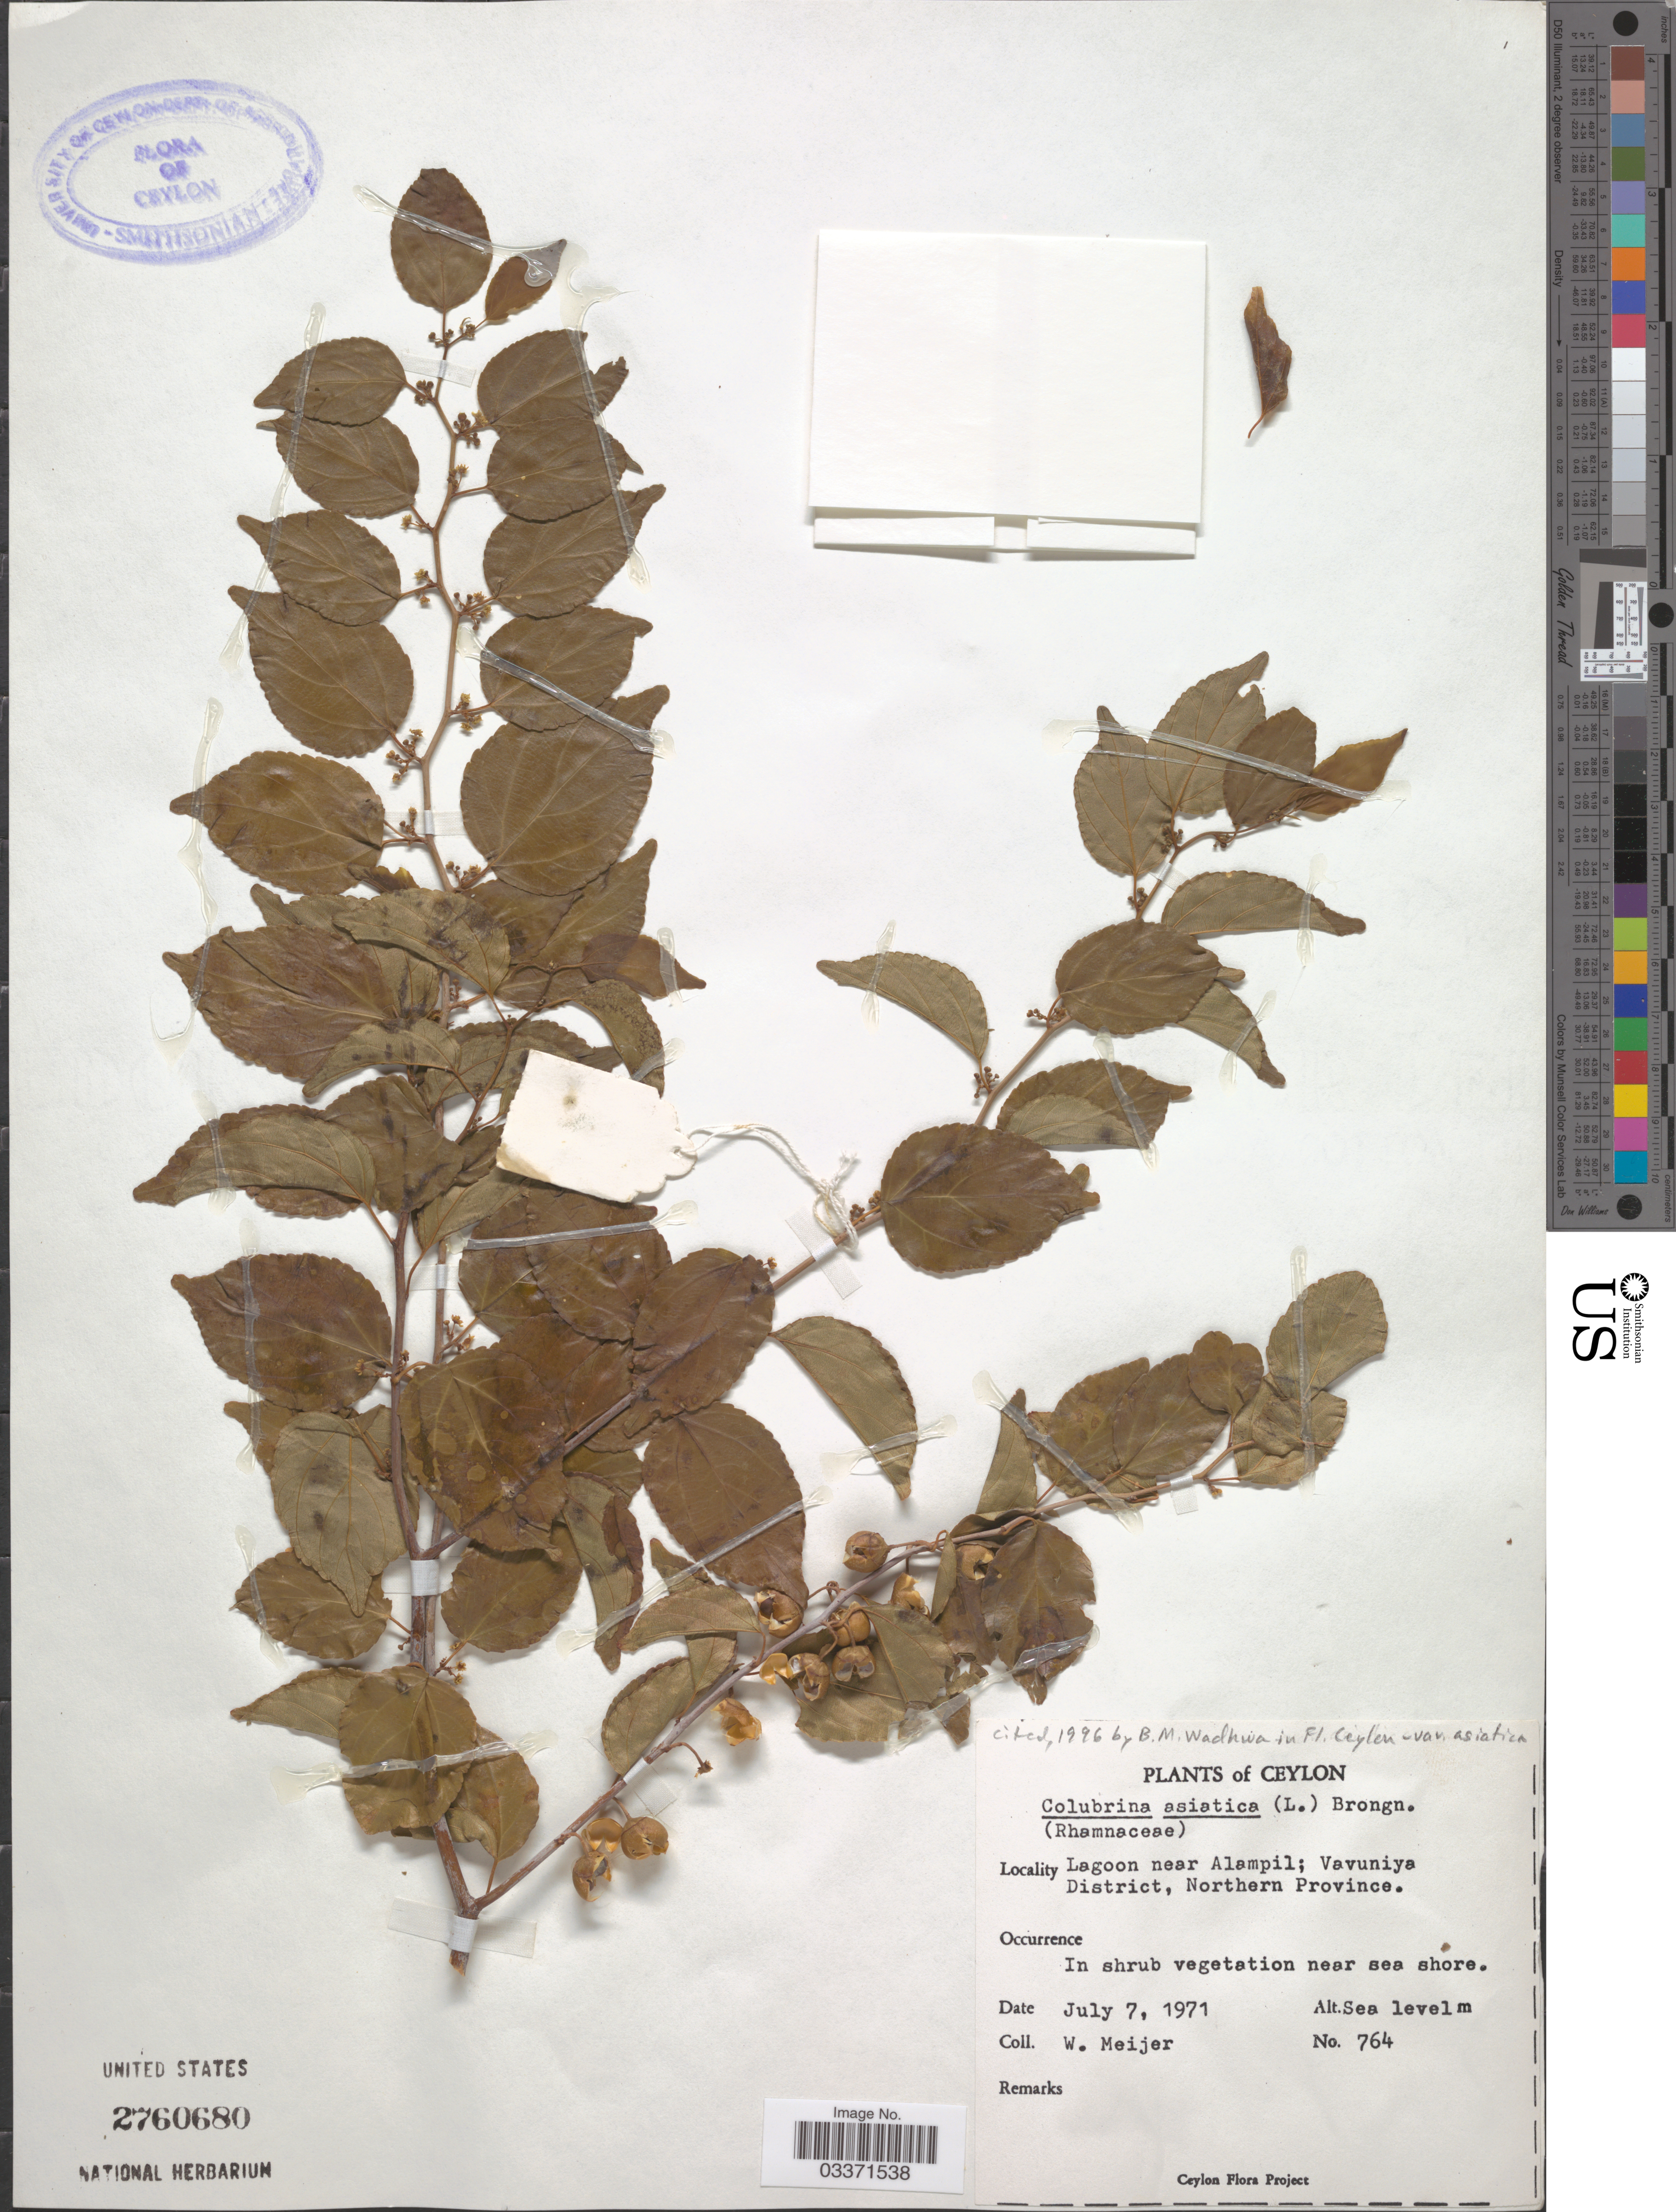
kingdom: Plantae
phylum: Tracheophyta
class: Magnoliopsida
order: Rosales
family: Rhamnaceae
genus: Colubrina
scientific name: Colubrina asiatica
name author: (L.) Brongn.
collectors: W. Meijer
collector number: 764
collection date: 1971-07-07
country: Sri Lanka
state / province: Northern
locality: Ceylon, Lagoon near Alampil; Vavuniya District.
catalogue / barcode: US 2760680